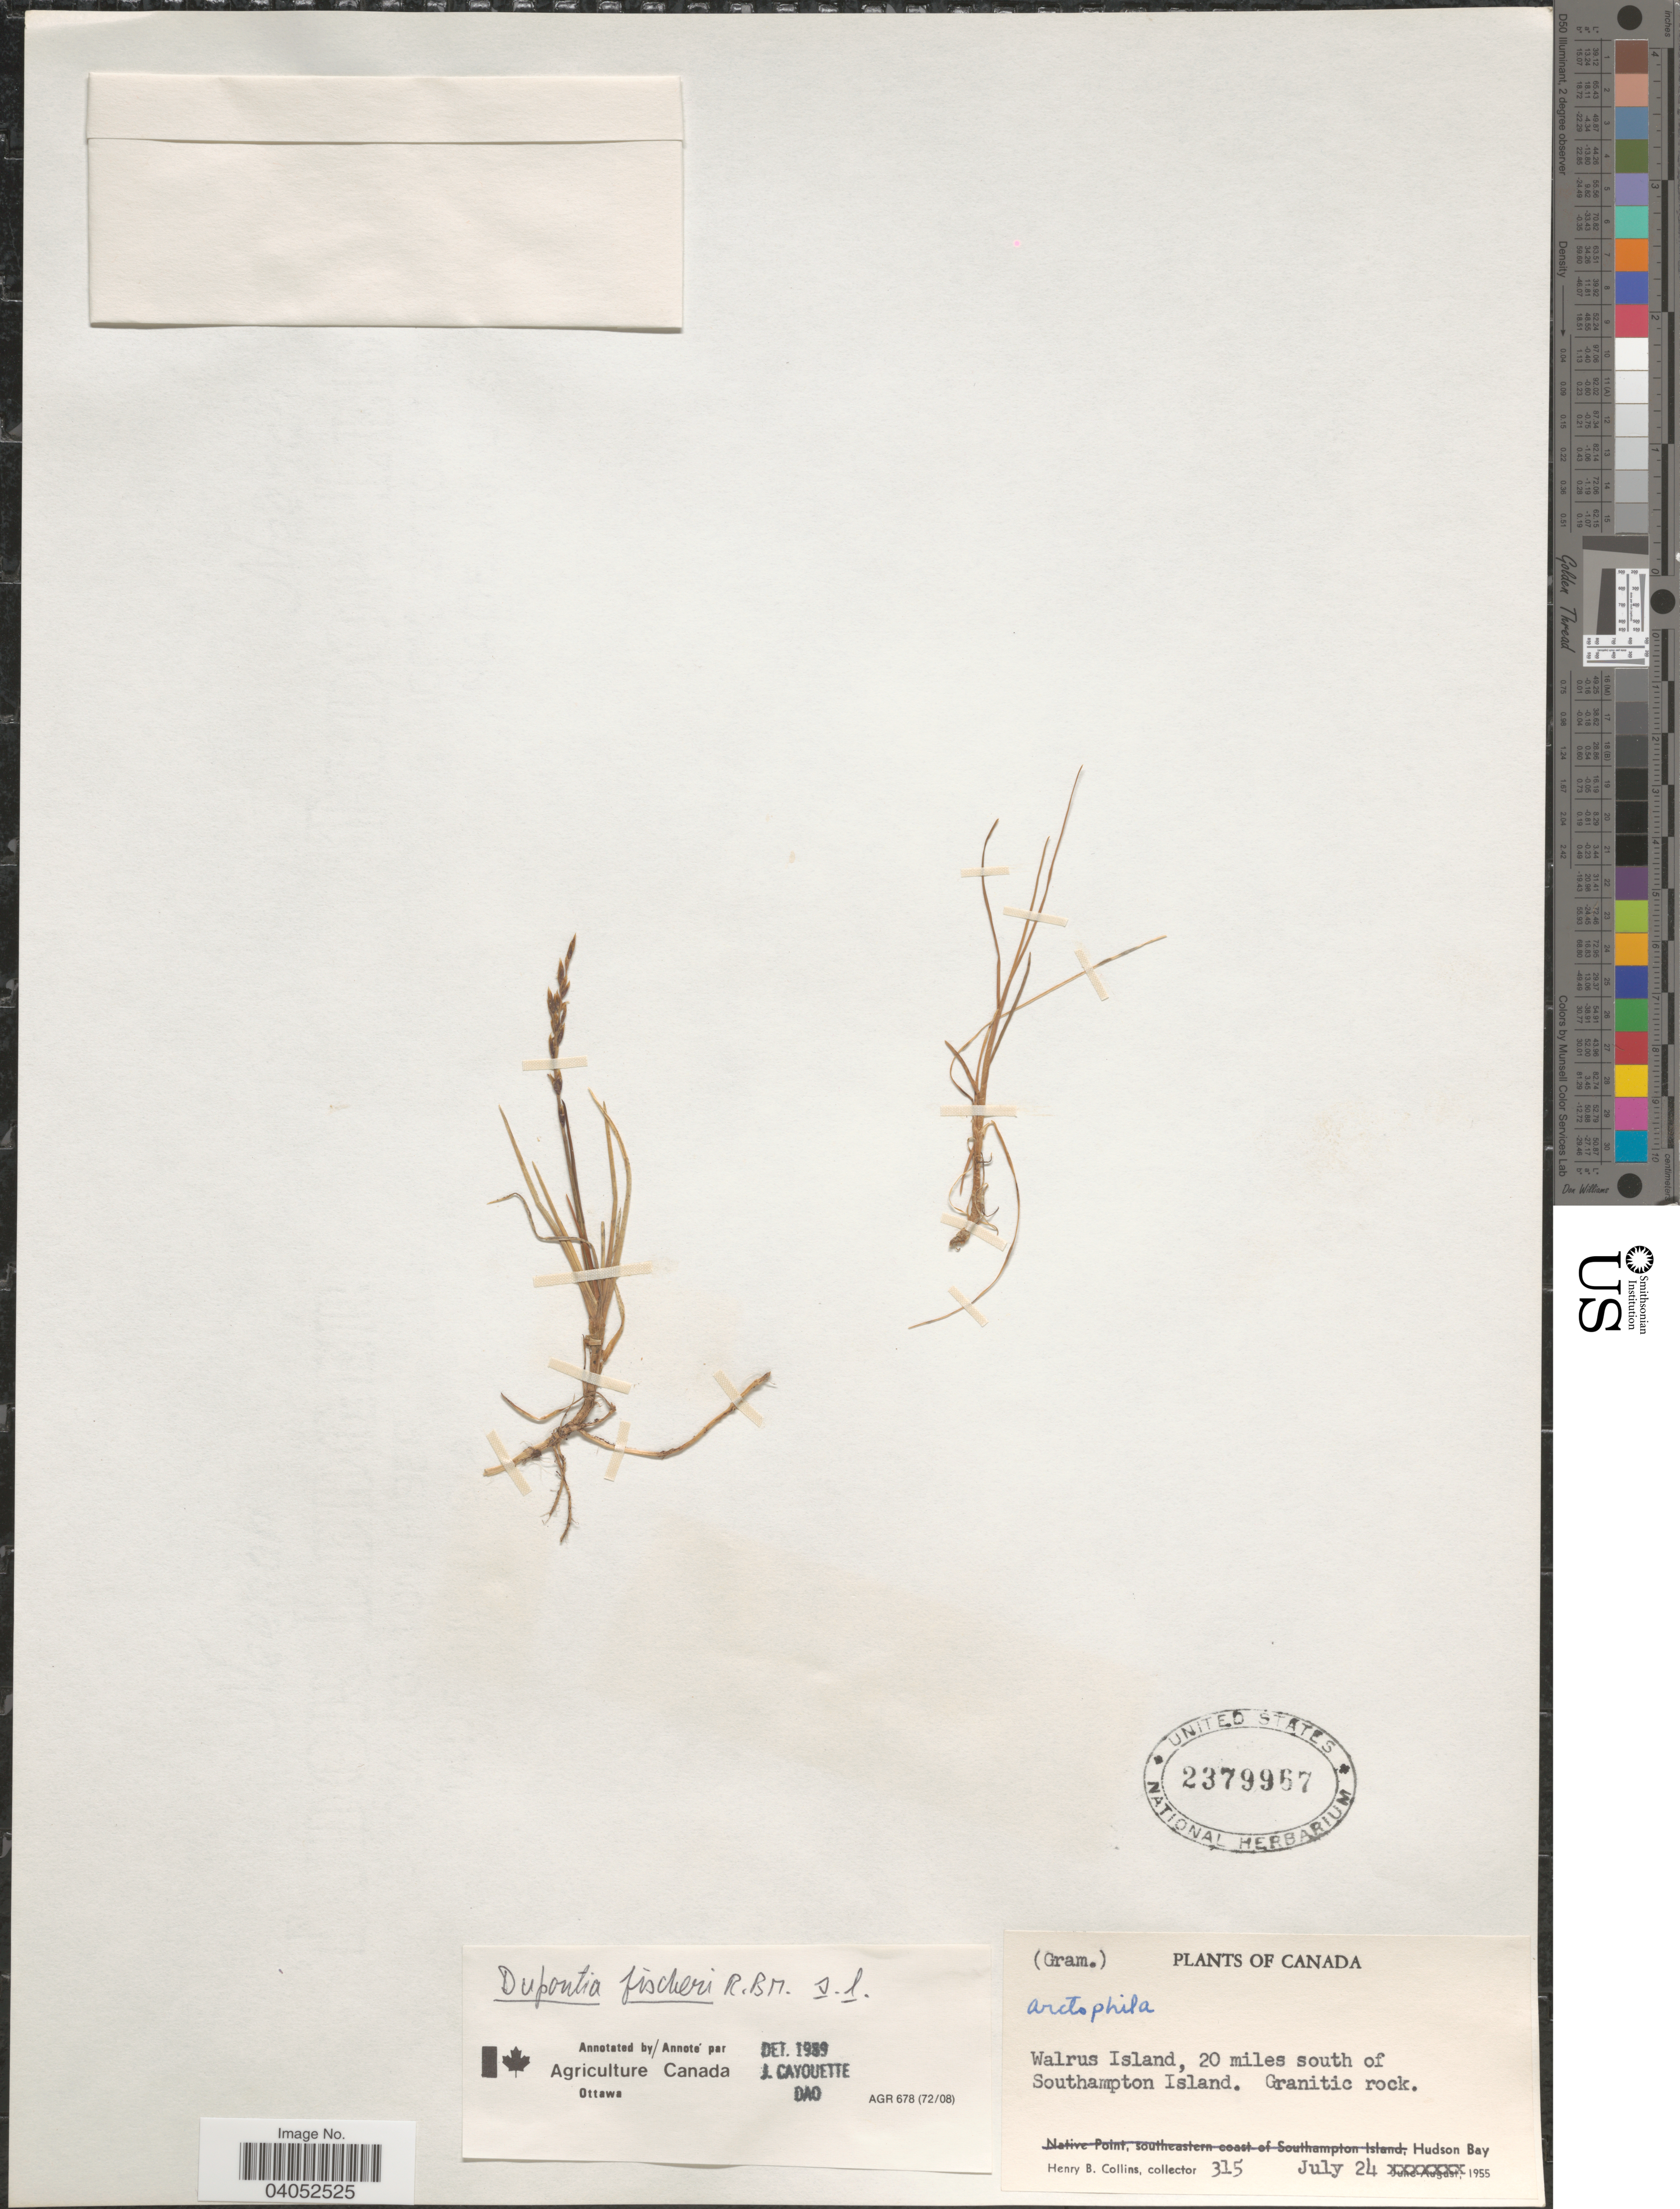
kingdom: Plantae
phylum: Tracheophyta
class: Liliopsida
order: Poales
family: Poaceae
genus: Dupontia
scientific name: Dupontia micrantha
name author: Holm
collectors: H. Collins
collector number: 315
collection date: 1955-07-24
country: Canada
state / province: Nunavut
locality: Walrus Island, 20 miles south of Southampton Island. Hudson Bay.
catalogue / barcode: US 2379967